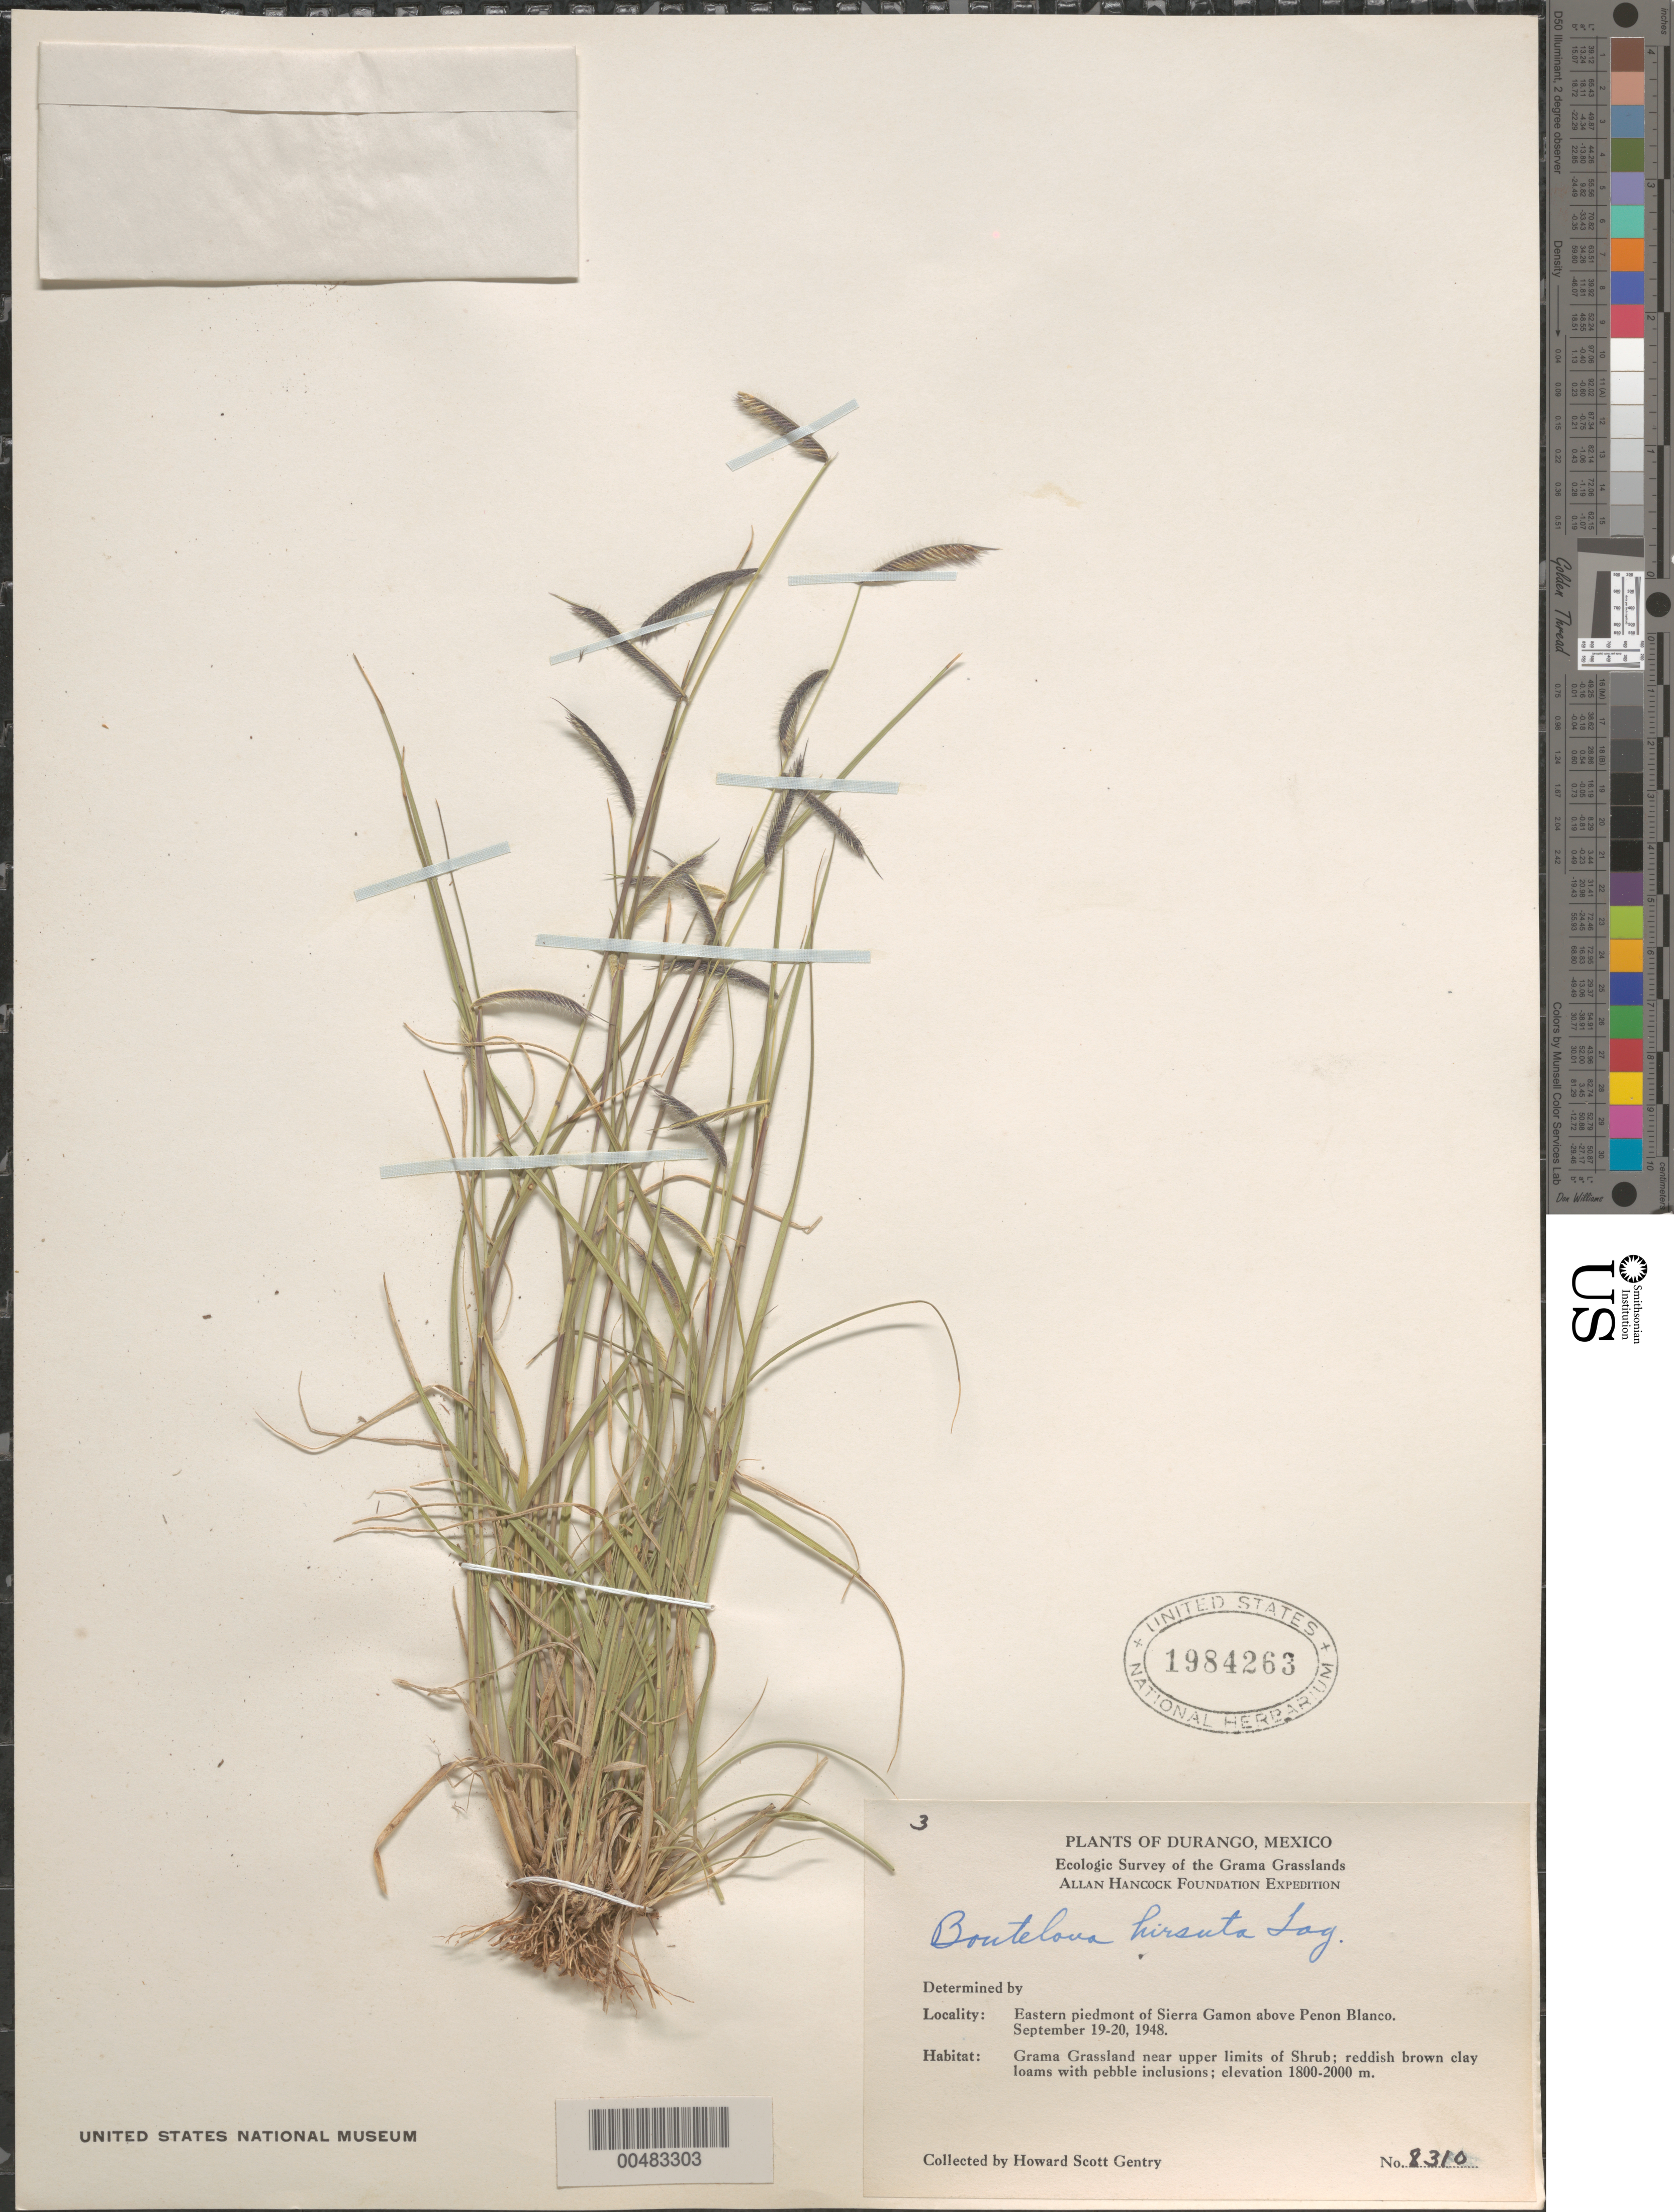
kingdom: Plantae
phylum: Tracheophyta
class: Liliopsida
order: Poales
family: Poaceae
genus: Bouteloua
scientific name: Bouteloua hirsuta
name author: Lag.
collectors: H. S. Gentry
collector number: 8310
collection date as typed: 19 Sep 1948 to 20 Sep 1948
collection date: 1948-09-19/1948-09-20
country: Mexico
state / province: Durango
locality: Eastern piedmont of Sierra Gamon above Penon Blanco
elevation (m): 1800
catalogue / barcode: US 1984263